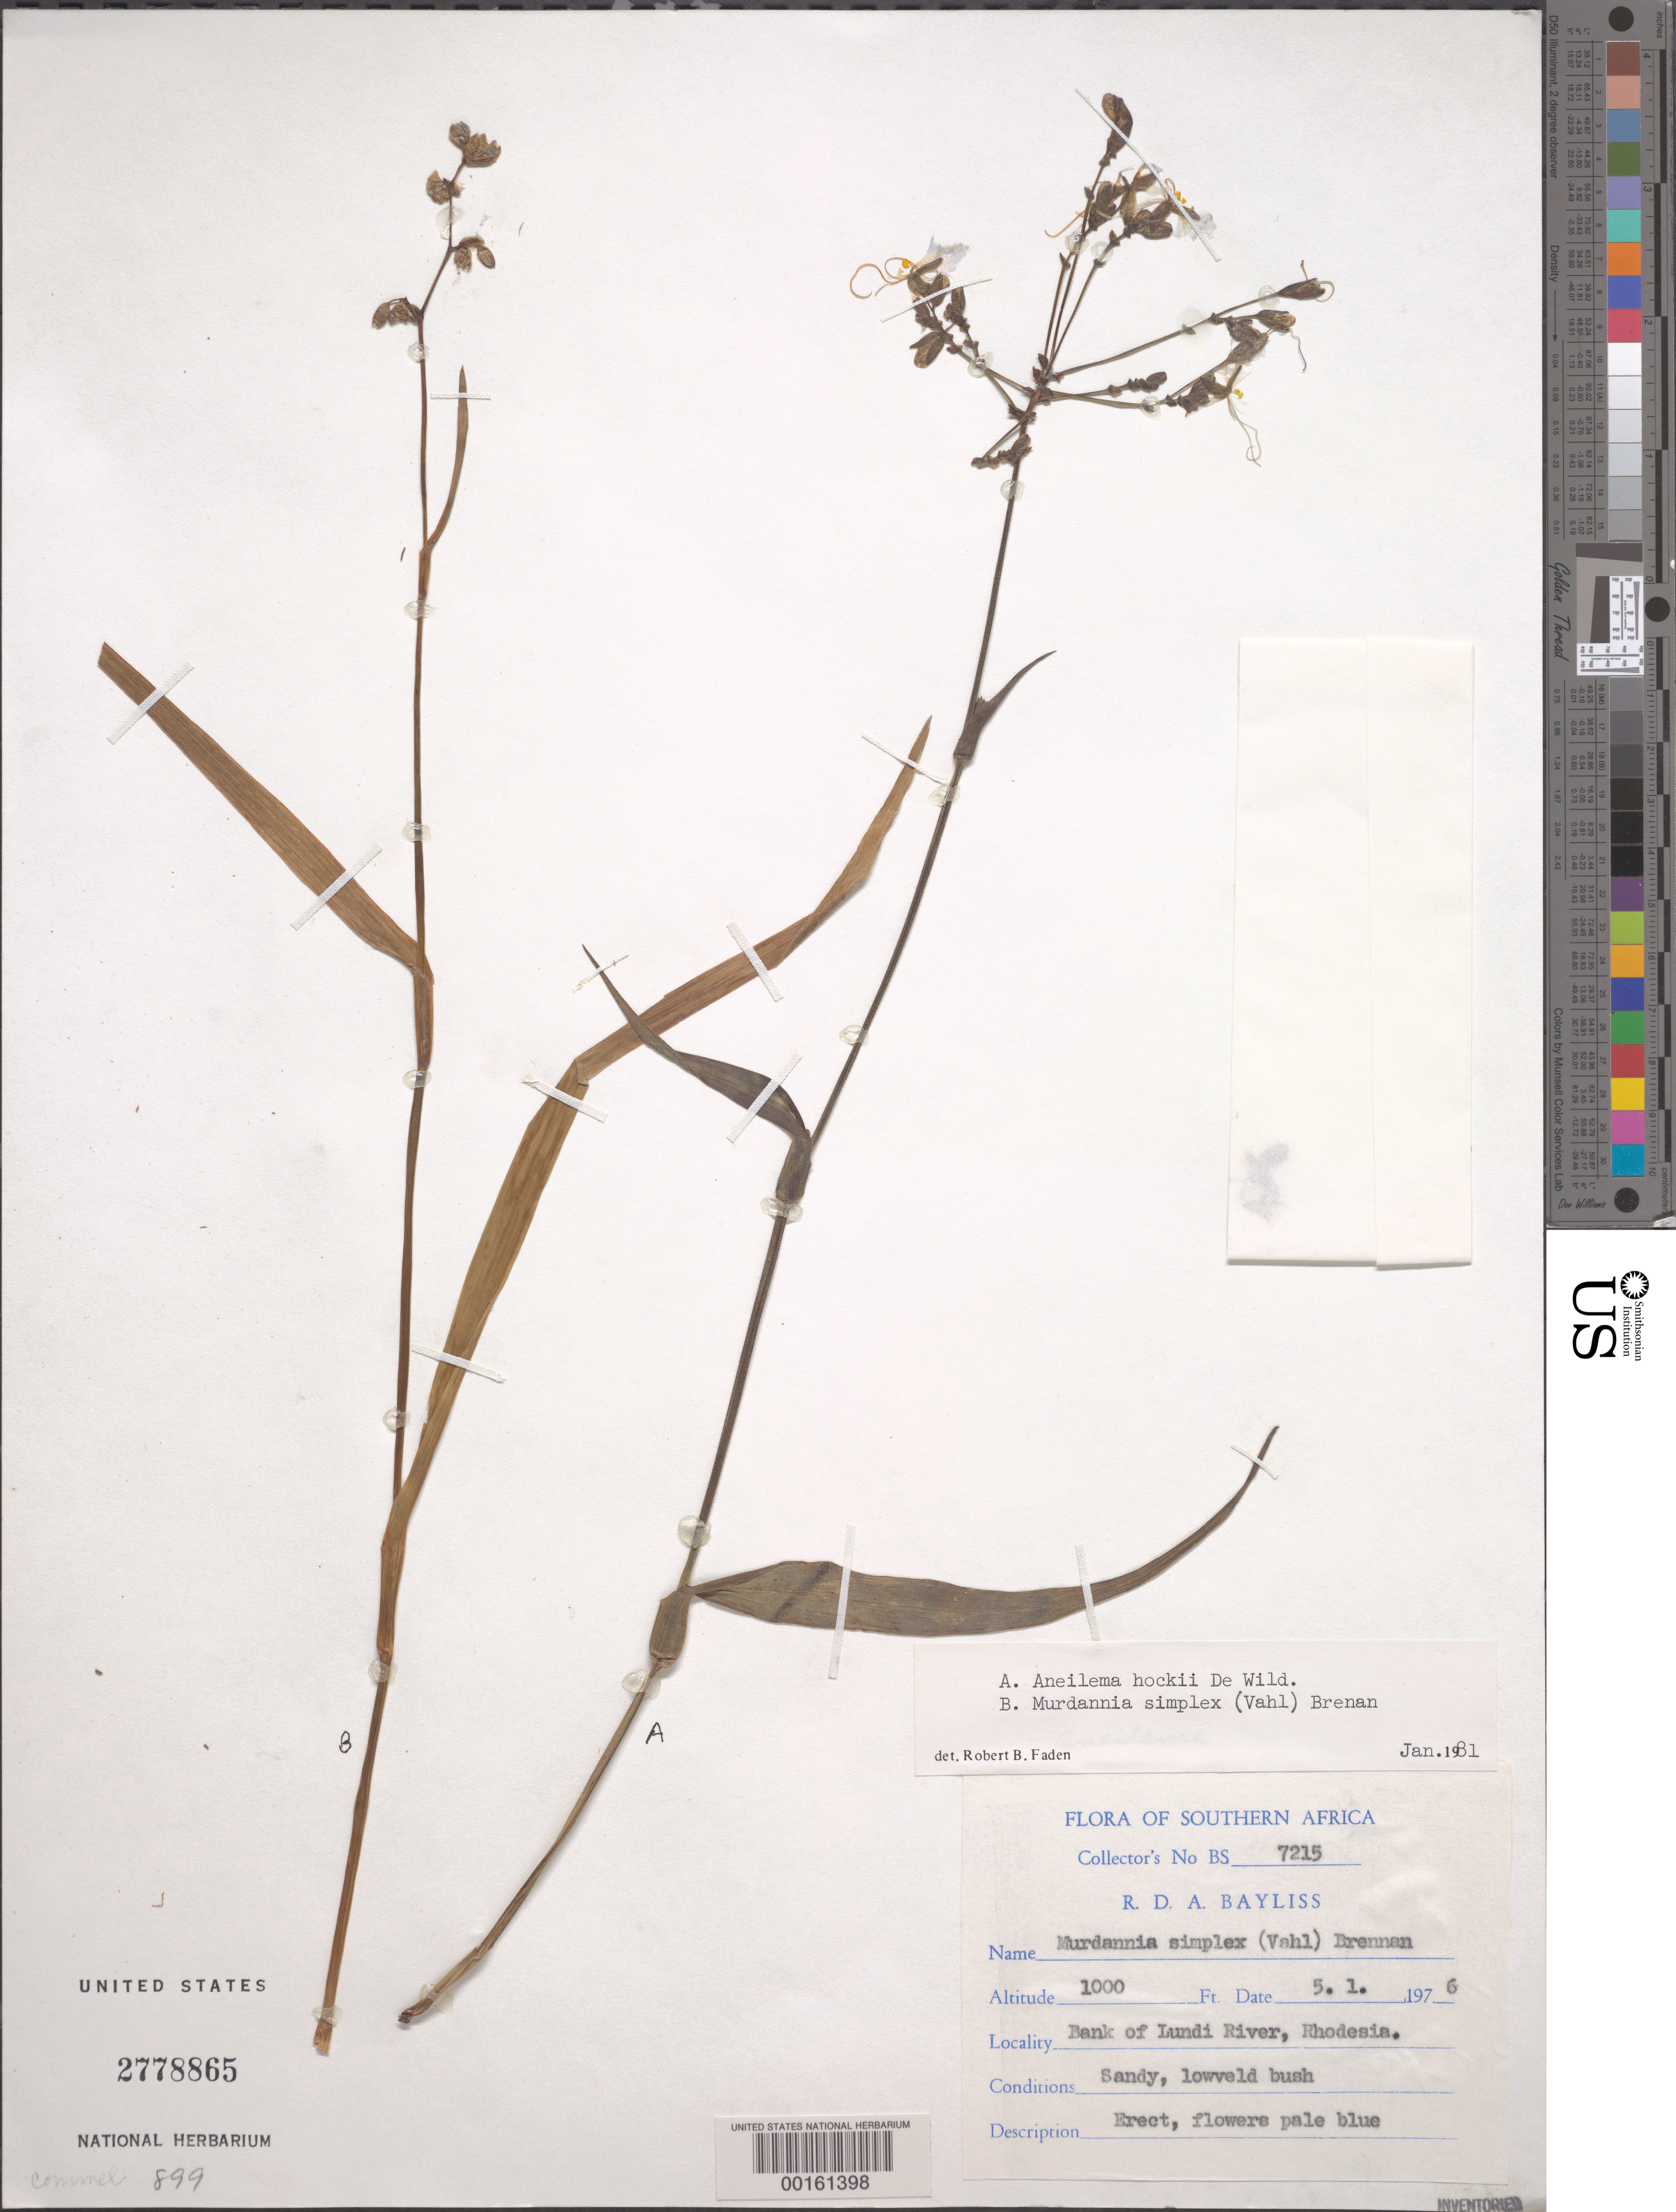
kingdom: Plantae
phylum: Tracheophyta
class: Liliopsida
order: Commelinales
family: Commelinaceae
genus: Aneilema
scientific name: Aneilema hockii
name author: De Wild.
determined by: Faden, Robert B., (US), Smithsonian Institution - National Museum of Natural History (UNITED STATES)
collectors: R. D. Bayliss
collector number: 7215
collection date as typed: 05 Jan 1976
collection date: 1976-01-05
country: Zimbabwe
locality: Lundi river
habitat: Sandy, low veld bush; riverbank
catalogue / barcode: US 2778865